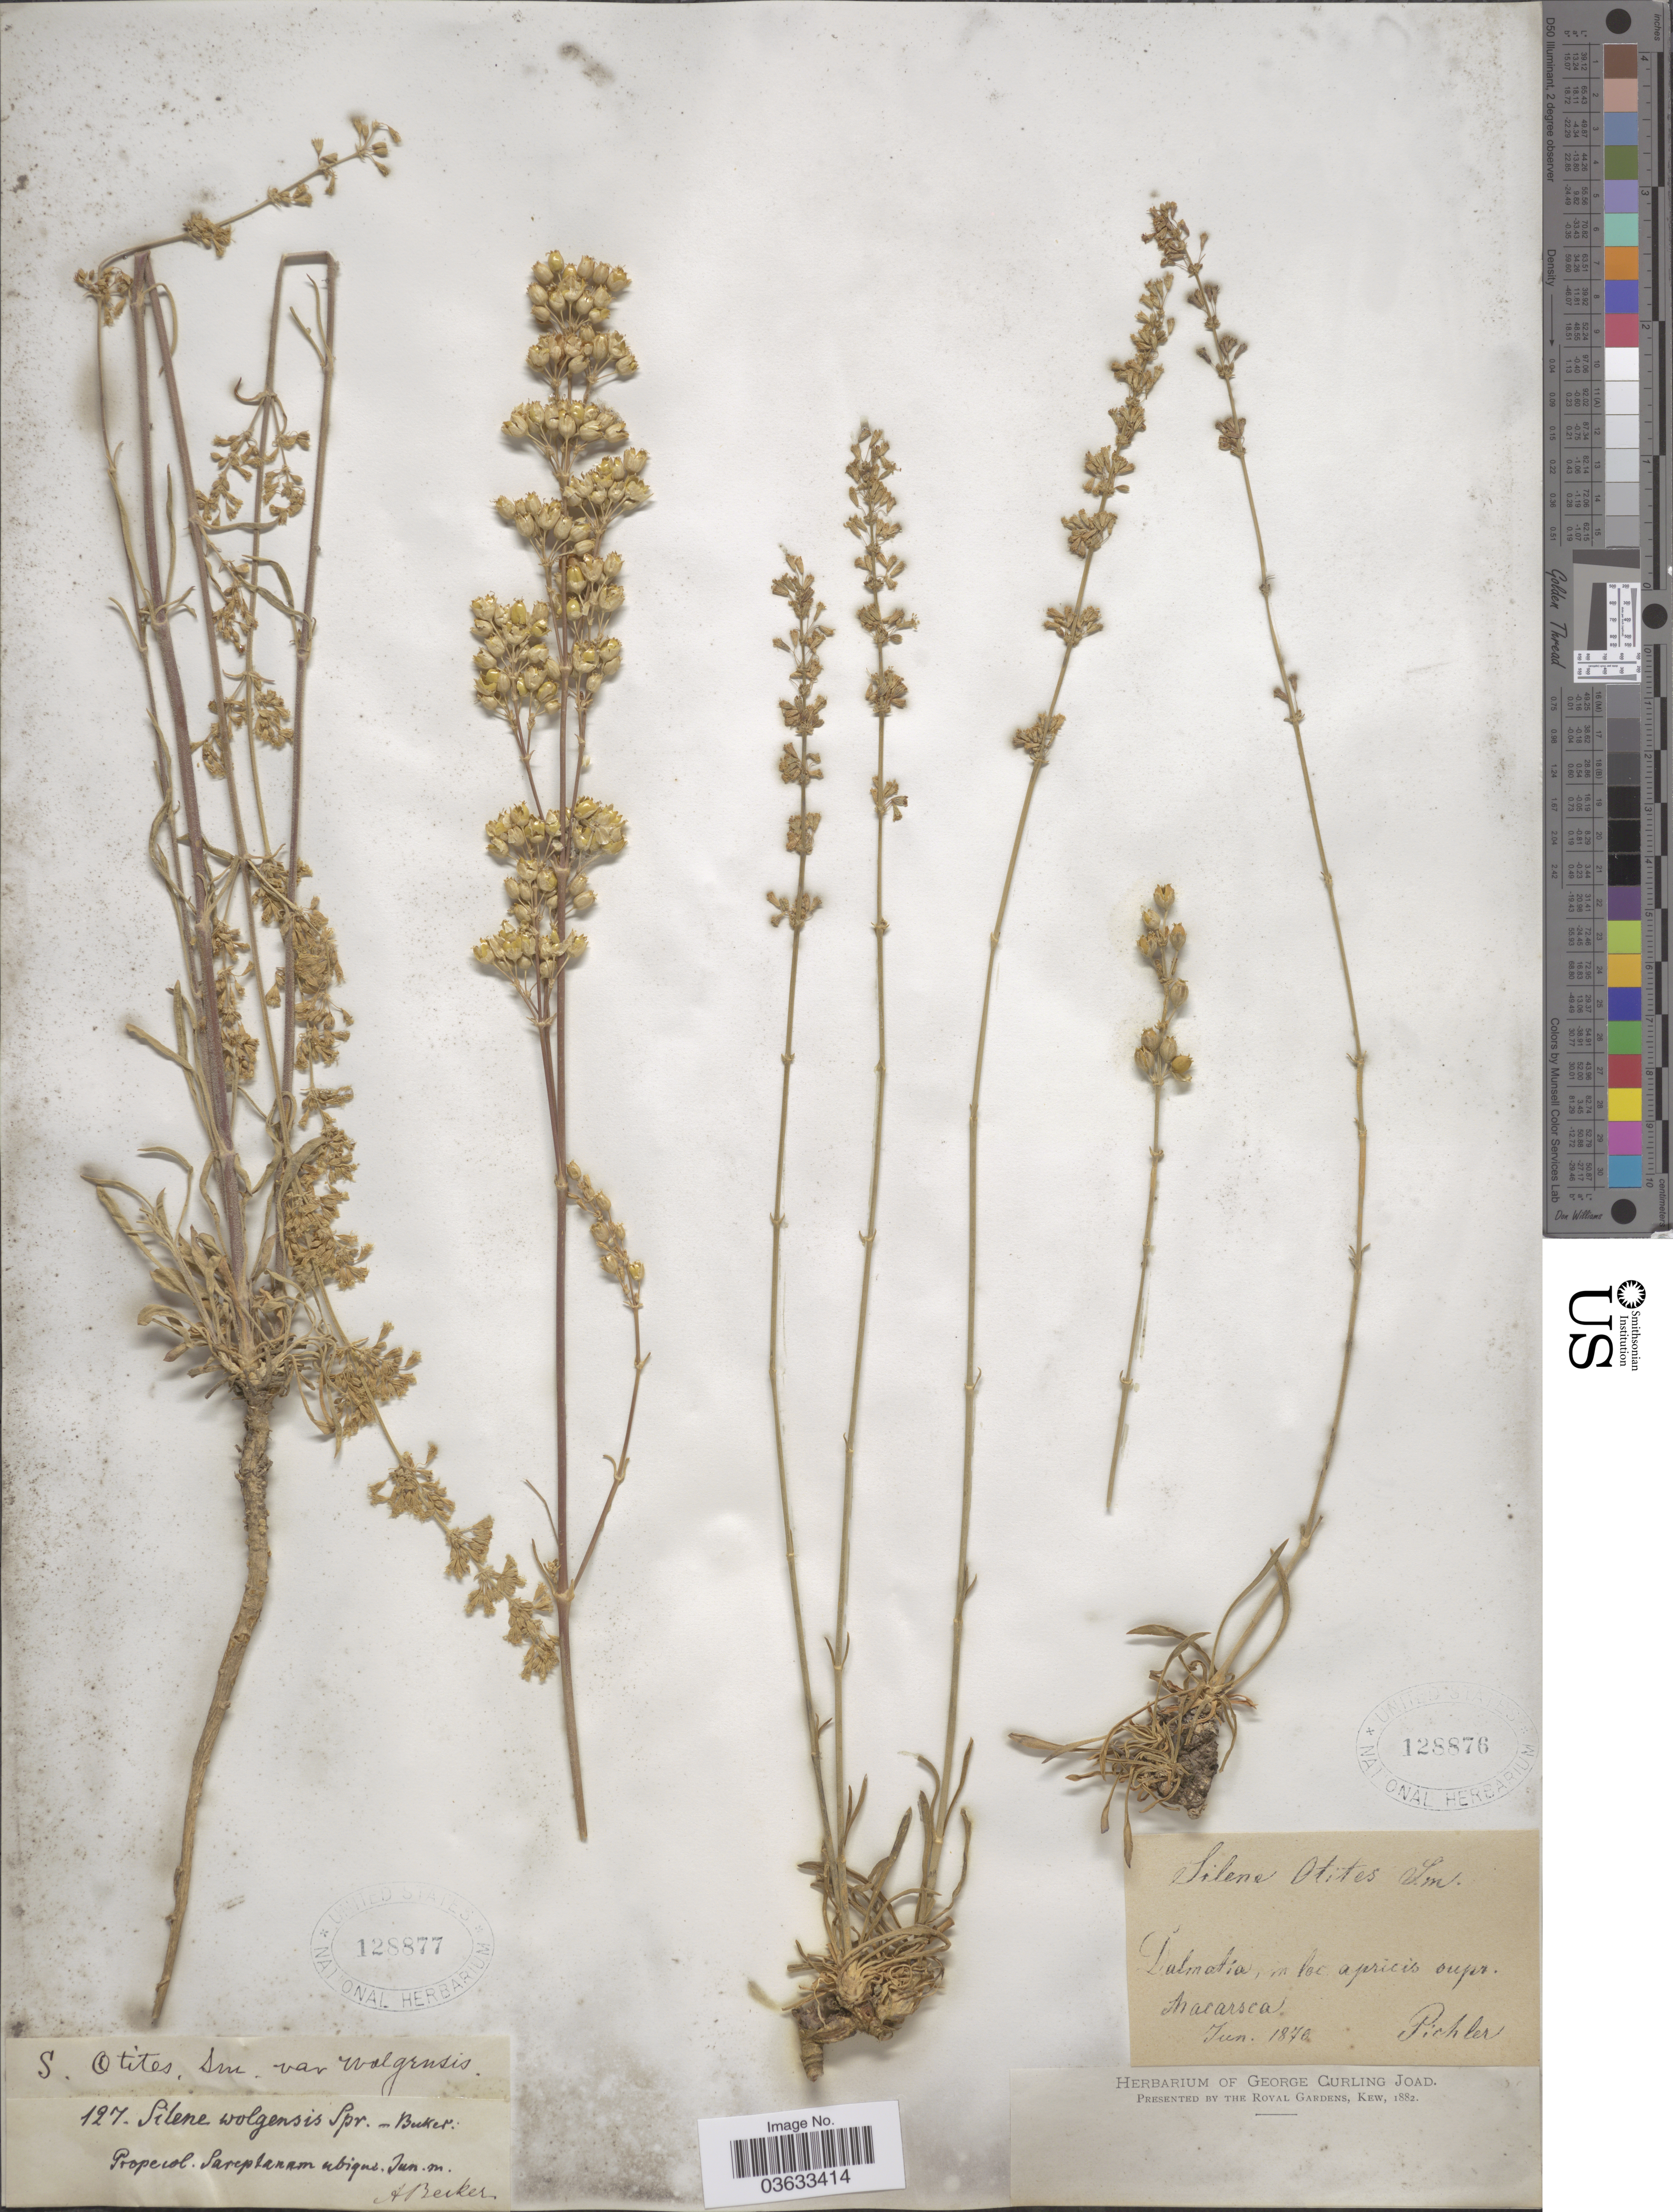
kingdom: Plantae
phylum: Tracheophyta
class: Magnoliopsida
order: Caryophyllales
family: Caryophyllaceae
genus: Silene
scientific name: Silene otites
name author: (L.) Wibel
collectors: A. Becker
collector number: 127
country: Russian Federation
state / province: Volgograd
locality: Prope vol. Sarepta anam ubique.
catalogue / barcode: US 128877